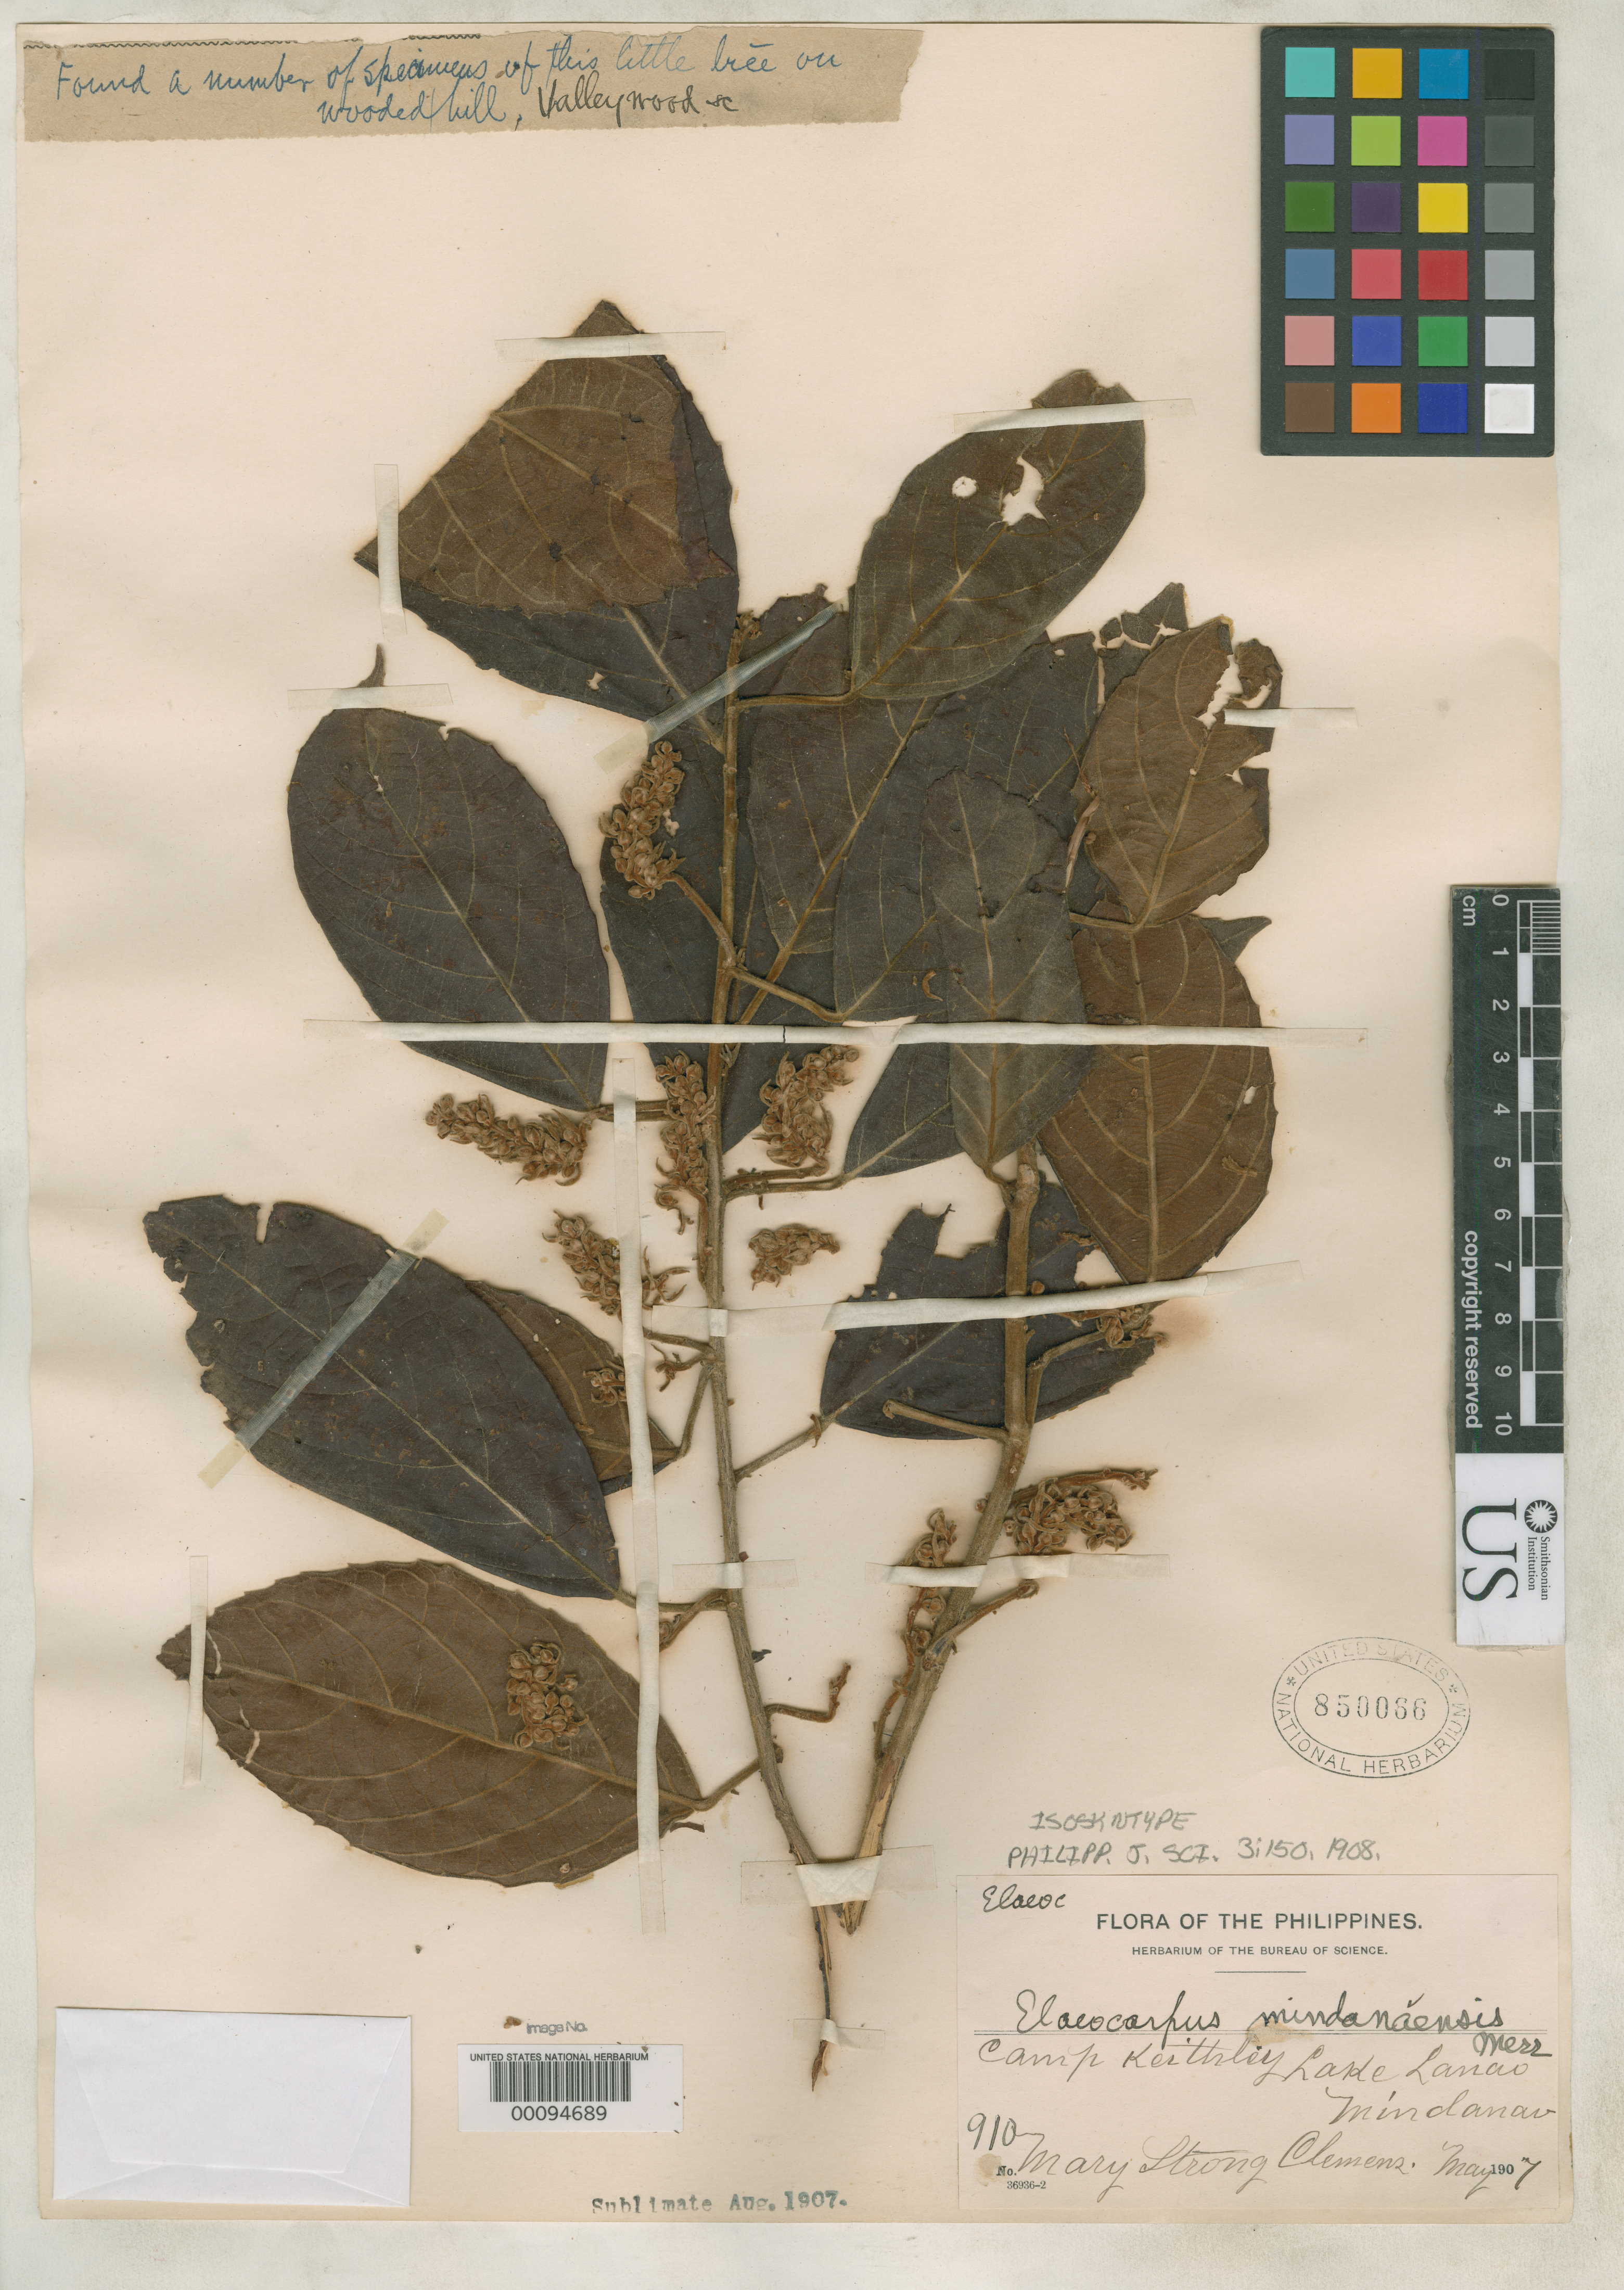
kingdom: Plantae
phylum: Tracheophyta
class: Magnoliopsida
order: Oxalidales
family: Elaeocarpaceae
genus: Elaeocarpus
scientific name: Elaeocarpus mindanaensis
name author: Merr.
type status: Isosyntype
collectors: M. S. Clemens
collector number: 910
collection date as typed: May 1907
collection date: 1907-05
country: Philippines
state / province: Muslim Mindanao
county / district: Lanao del Sur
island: Mindanao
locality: Camp Keithley, Lake Lanao.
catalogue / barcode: US 850066